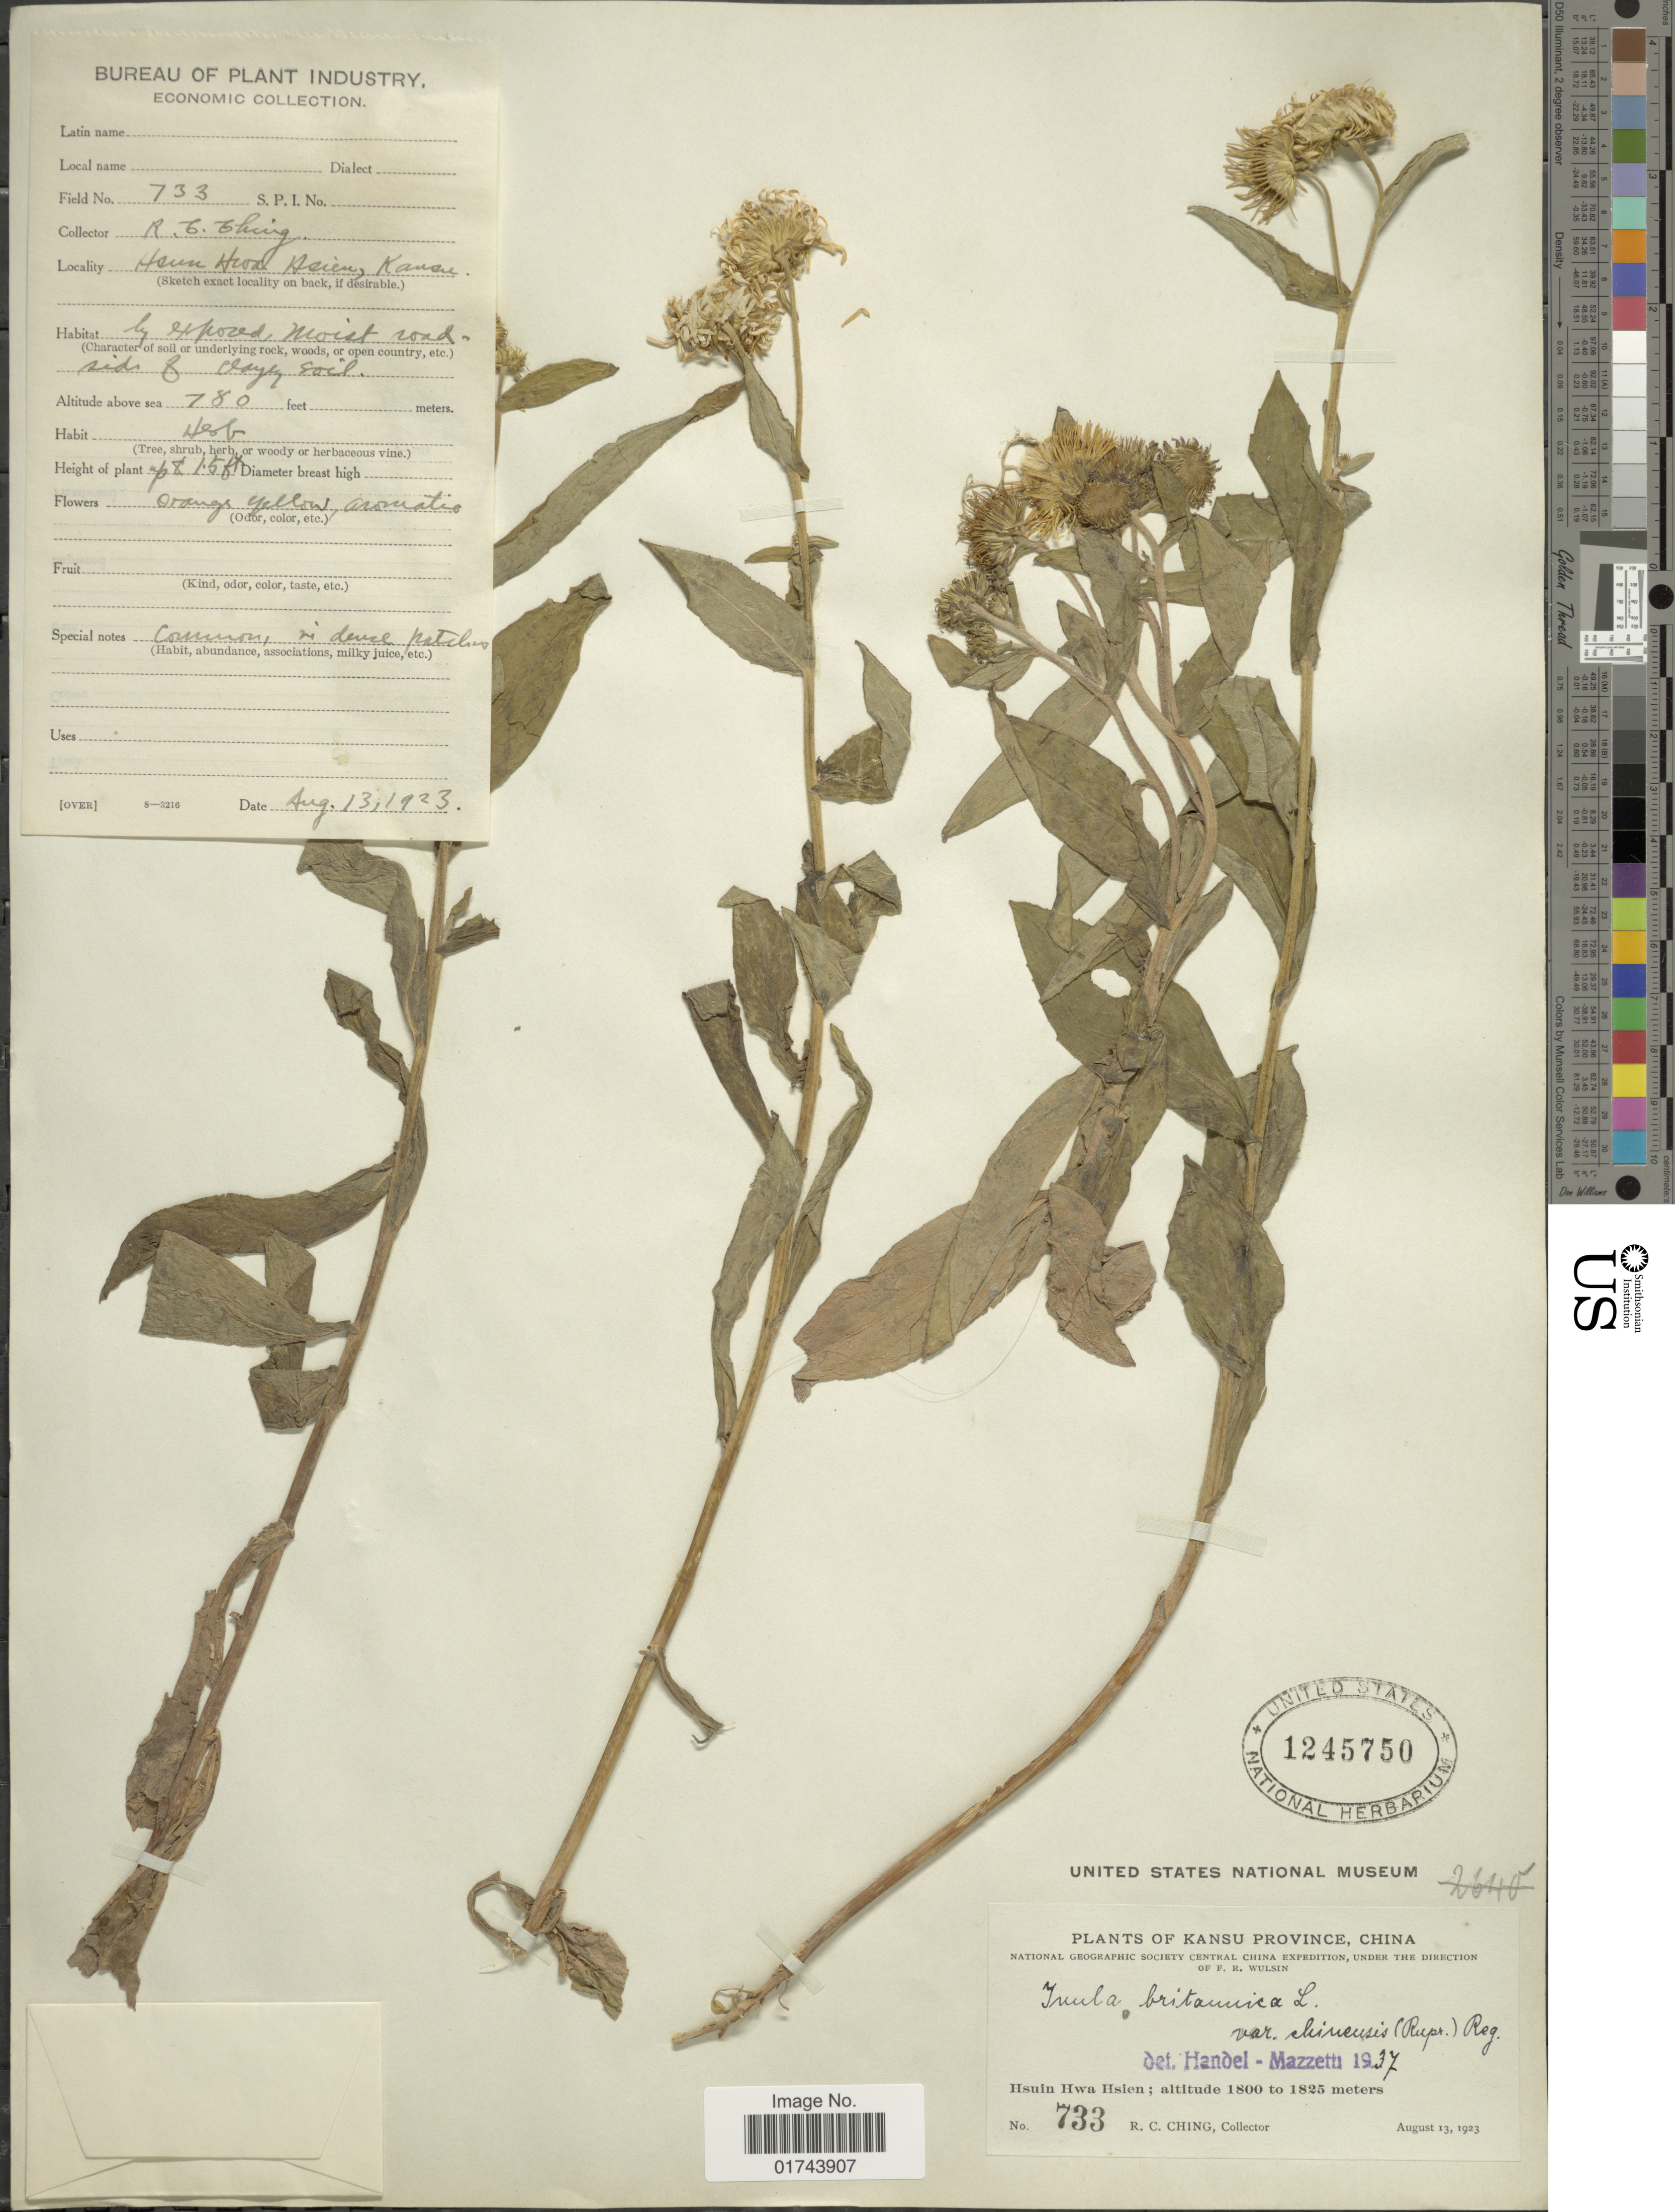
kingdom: Plantae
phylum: Tracheophyta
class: Magnoliopsida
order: Asterales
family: Asteraceae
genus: Inula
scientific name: Inula britannica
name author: L.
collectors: R. C. Ching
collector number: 733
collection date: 1923-08-13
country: China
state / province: Gansu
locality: Kansu Province, Hsuin Hwa Hsien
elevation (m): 238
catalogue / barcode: US 1245750